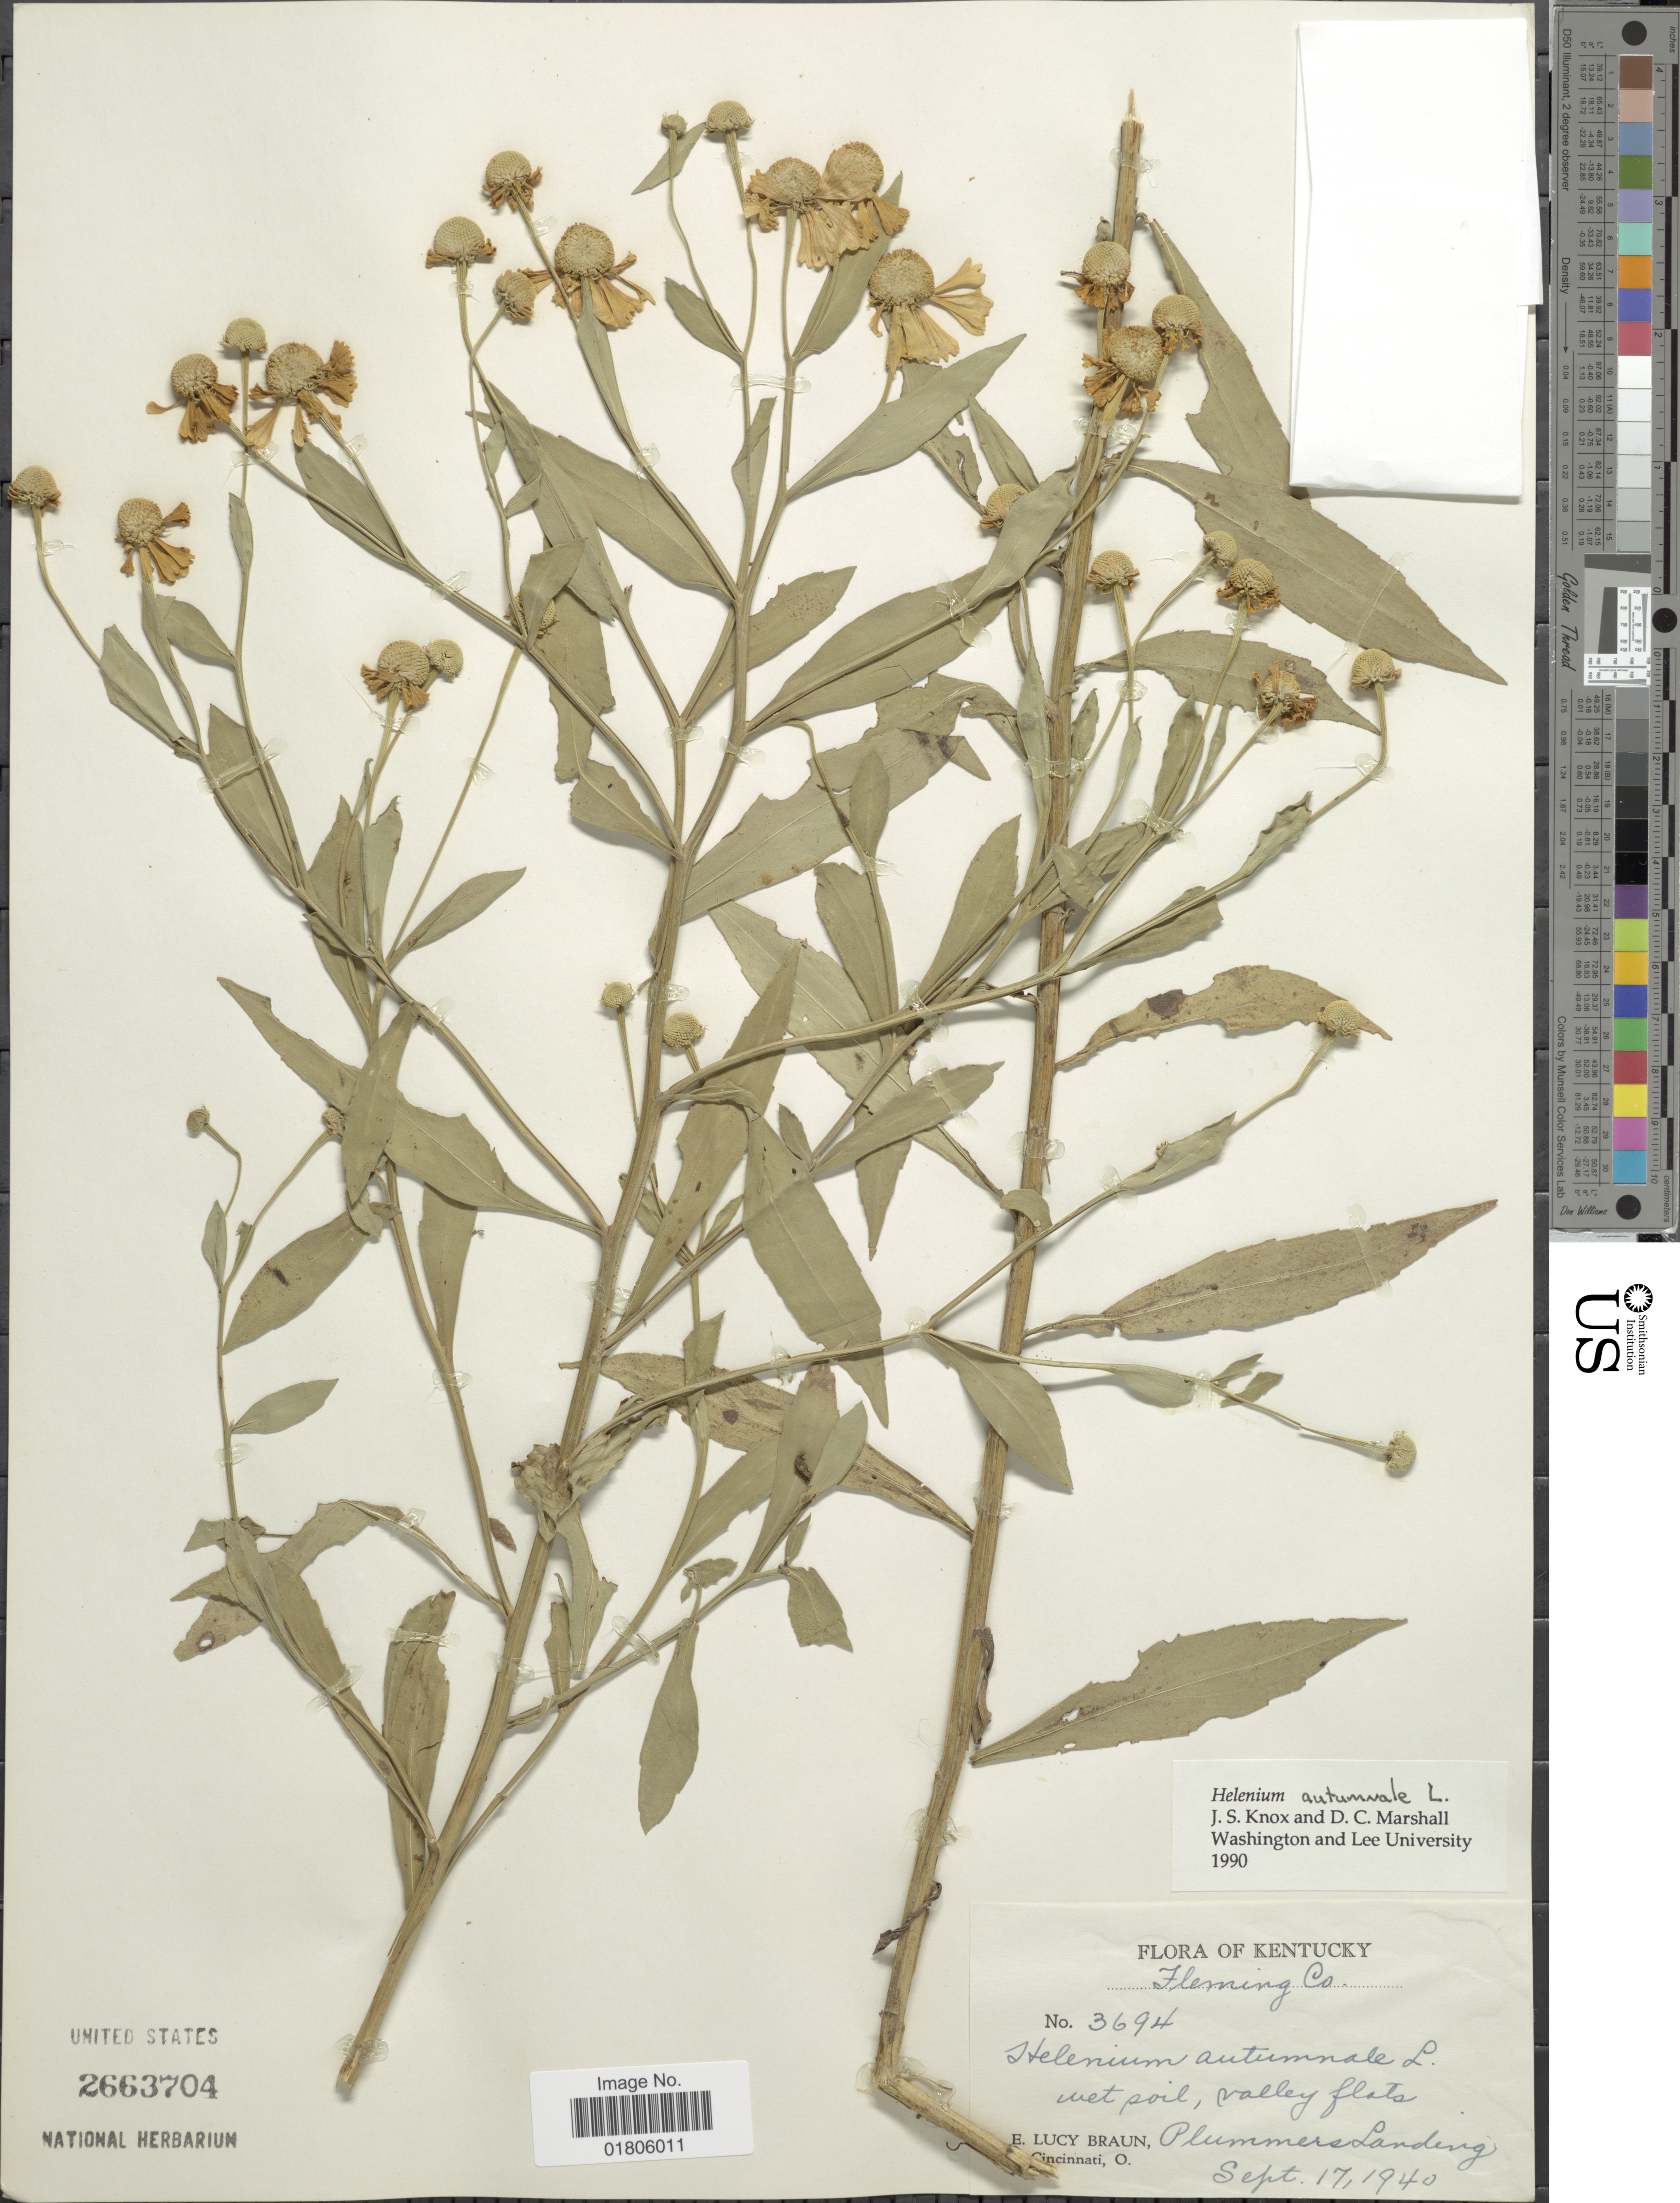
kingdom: Plantae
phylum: Tracheophyta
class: Magnoliopsida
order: Asterales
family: Asteraceae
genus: Helenium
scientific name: Helenium autumnale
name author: L.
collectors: E. L. Braun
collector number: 3694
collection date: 1940-09-17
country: United States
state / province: Kentucky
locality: Plummers Landing, Fleming Co.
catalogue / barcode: US 2663704